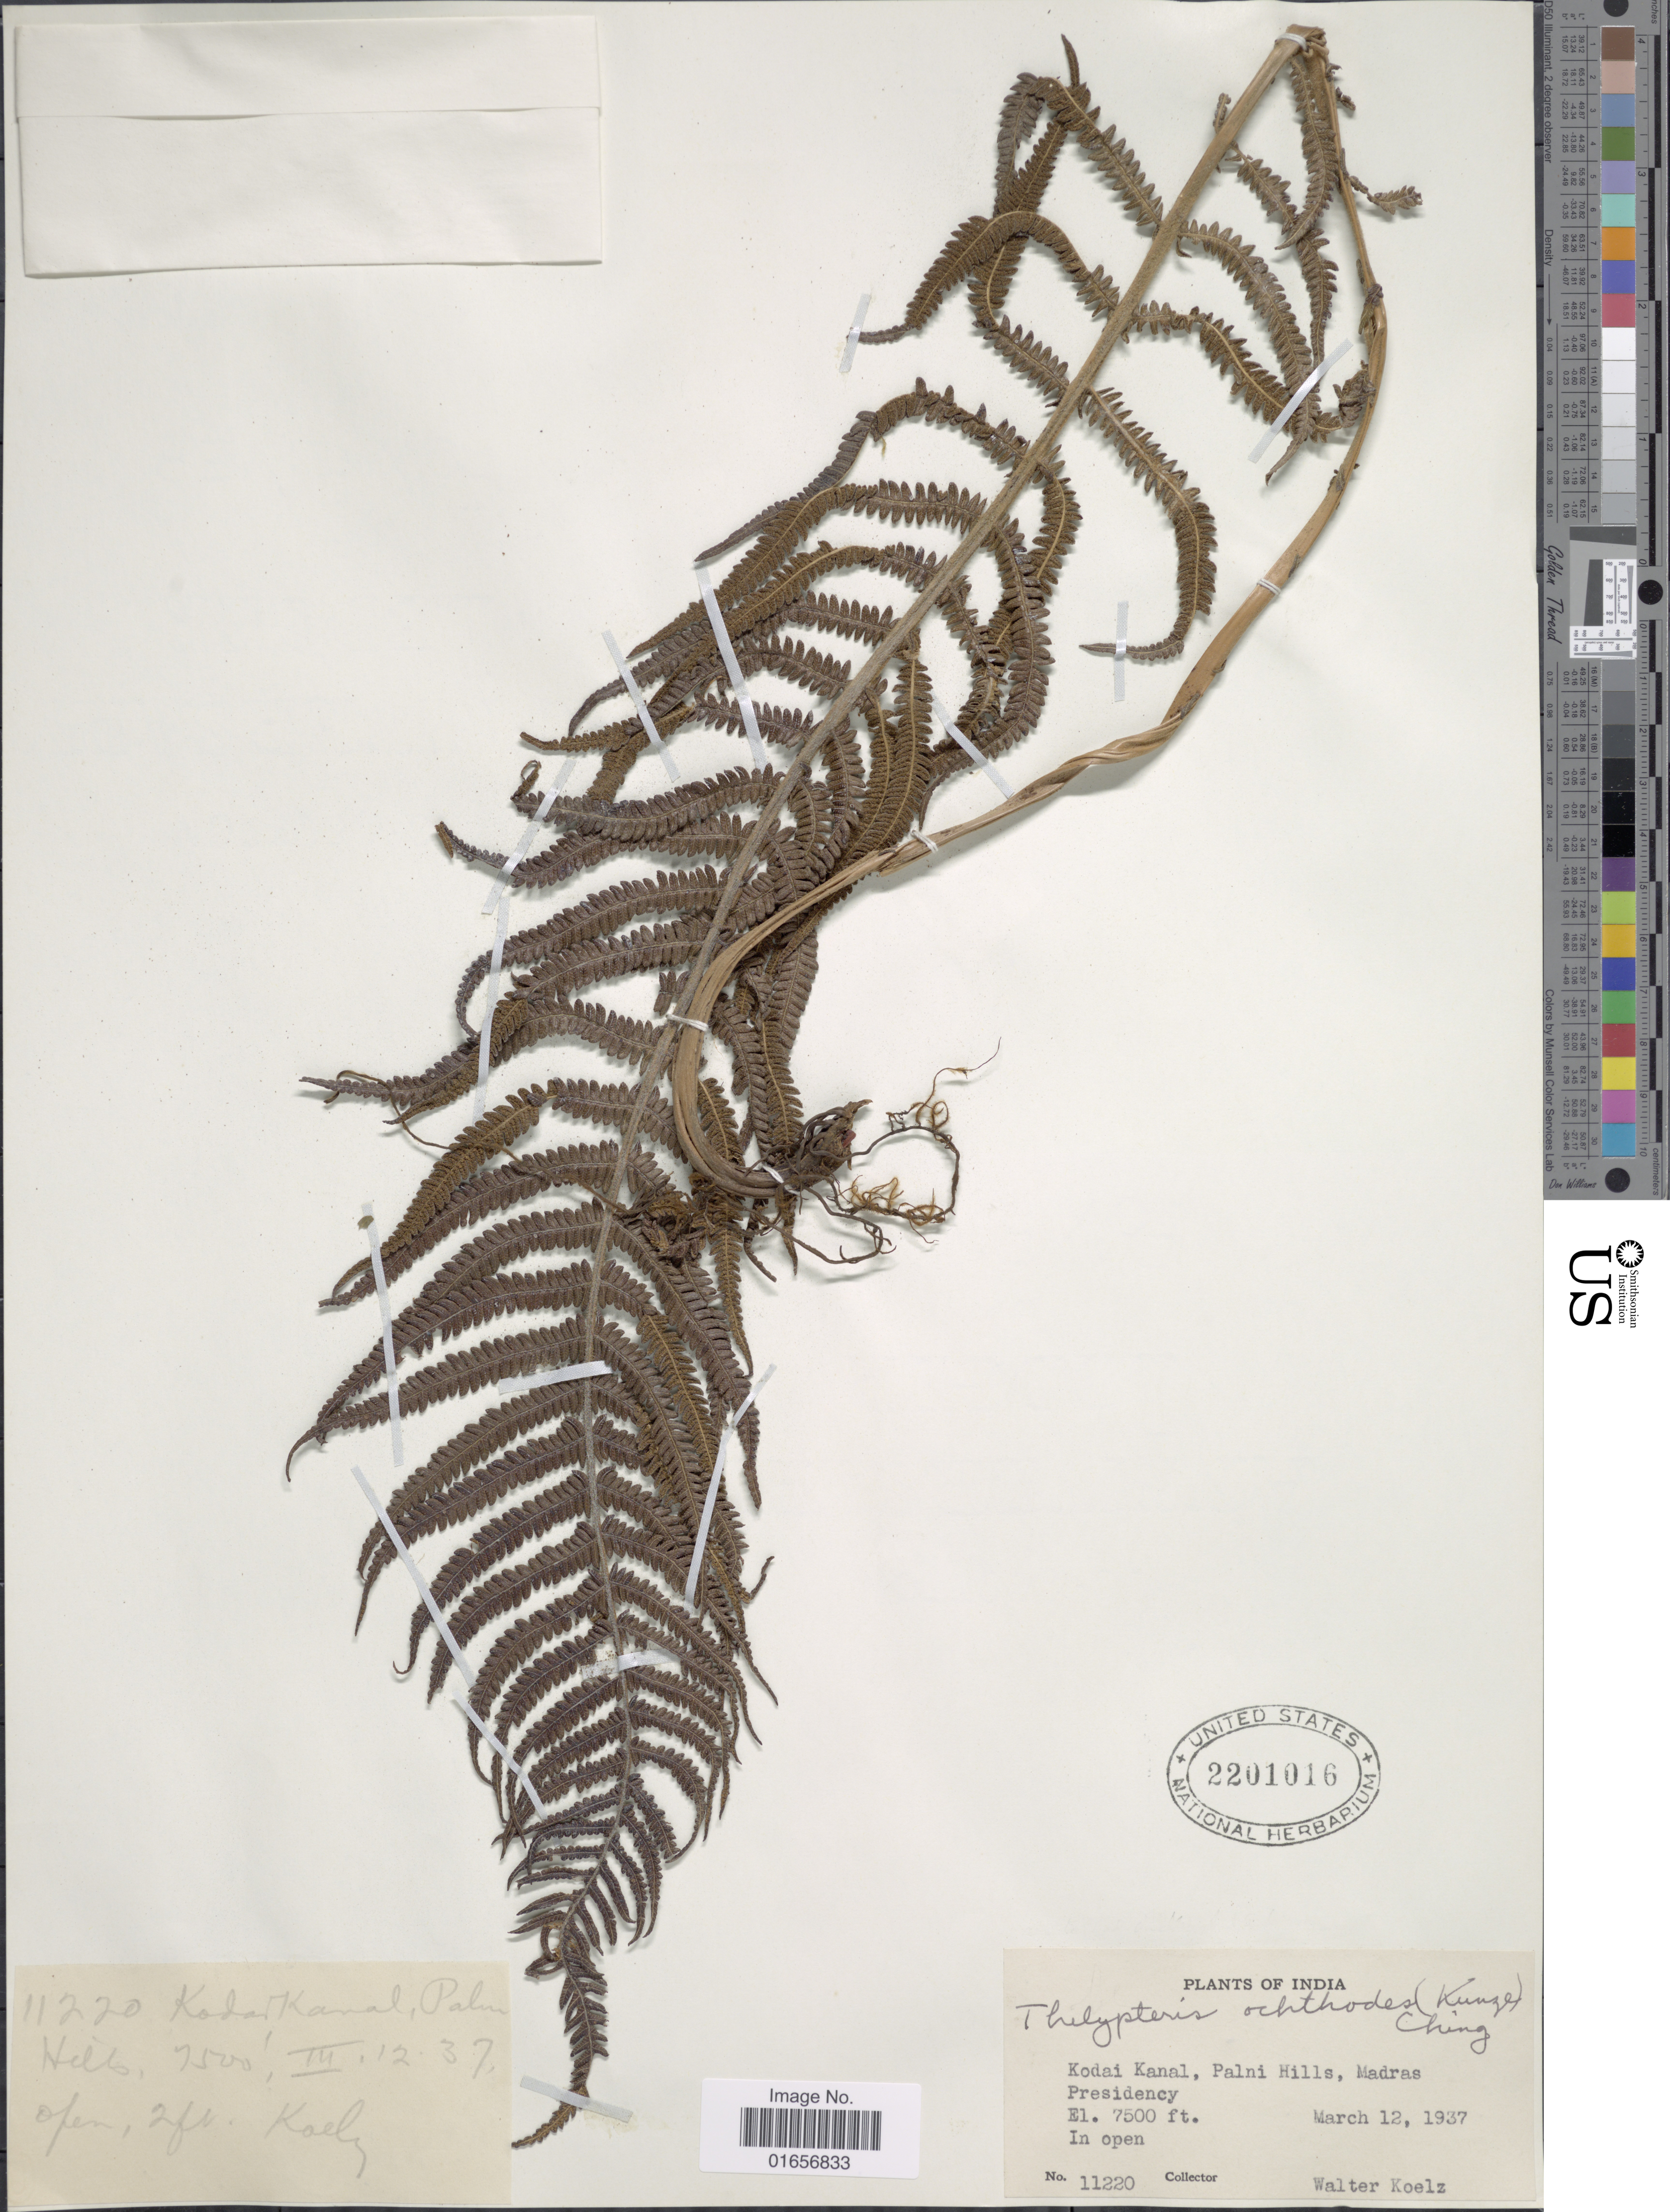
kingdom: Plantae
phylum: Tracheophyta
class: Polypodiopsida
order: Polypodiales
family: Thelypteridaceae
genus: Pseudocyclosorus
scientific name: Pseudocyclosorus ochthodes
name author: (Kunze) Holttum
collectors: W. N. Koelz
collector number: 11220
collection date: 1937-03-12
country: India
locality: Kodai Kanal, Palni Hills, Madra Presidency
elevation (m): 2286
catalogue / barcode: US 2201016